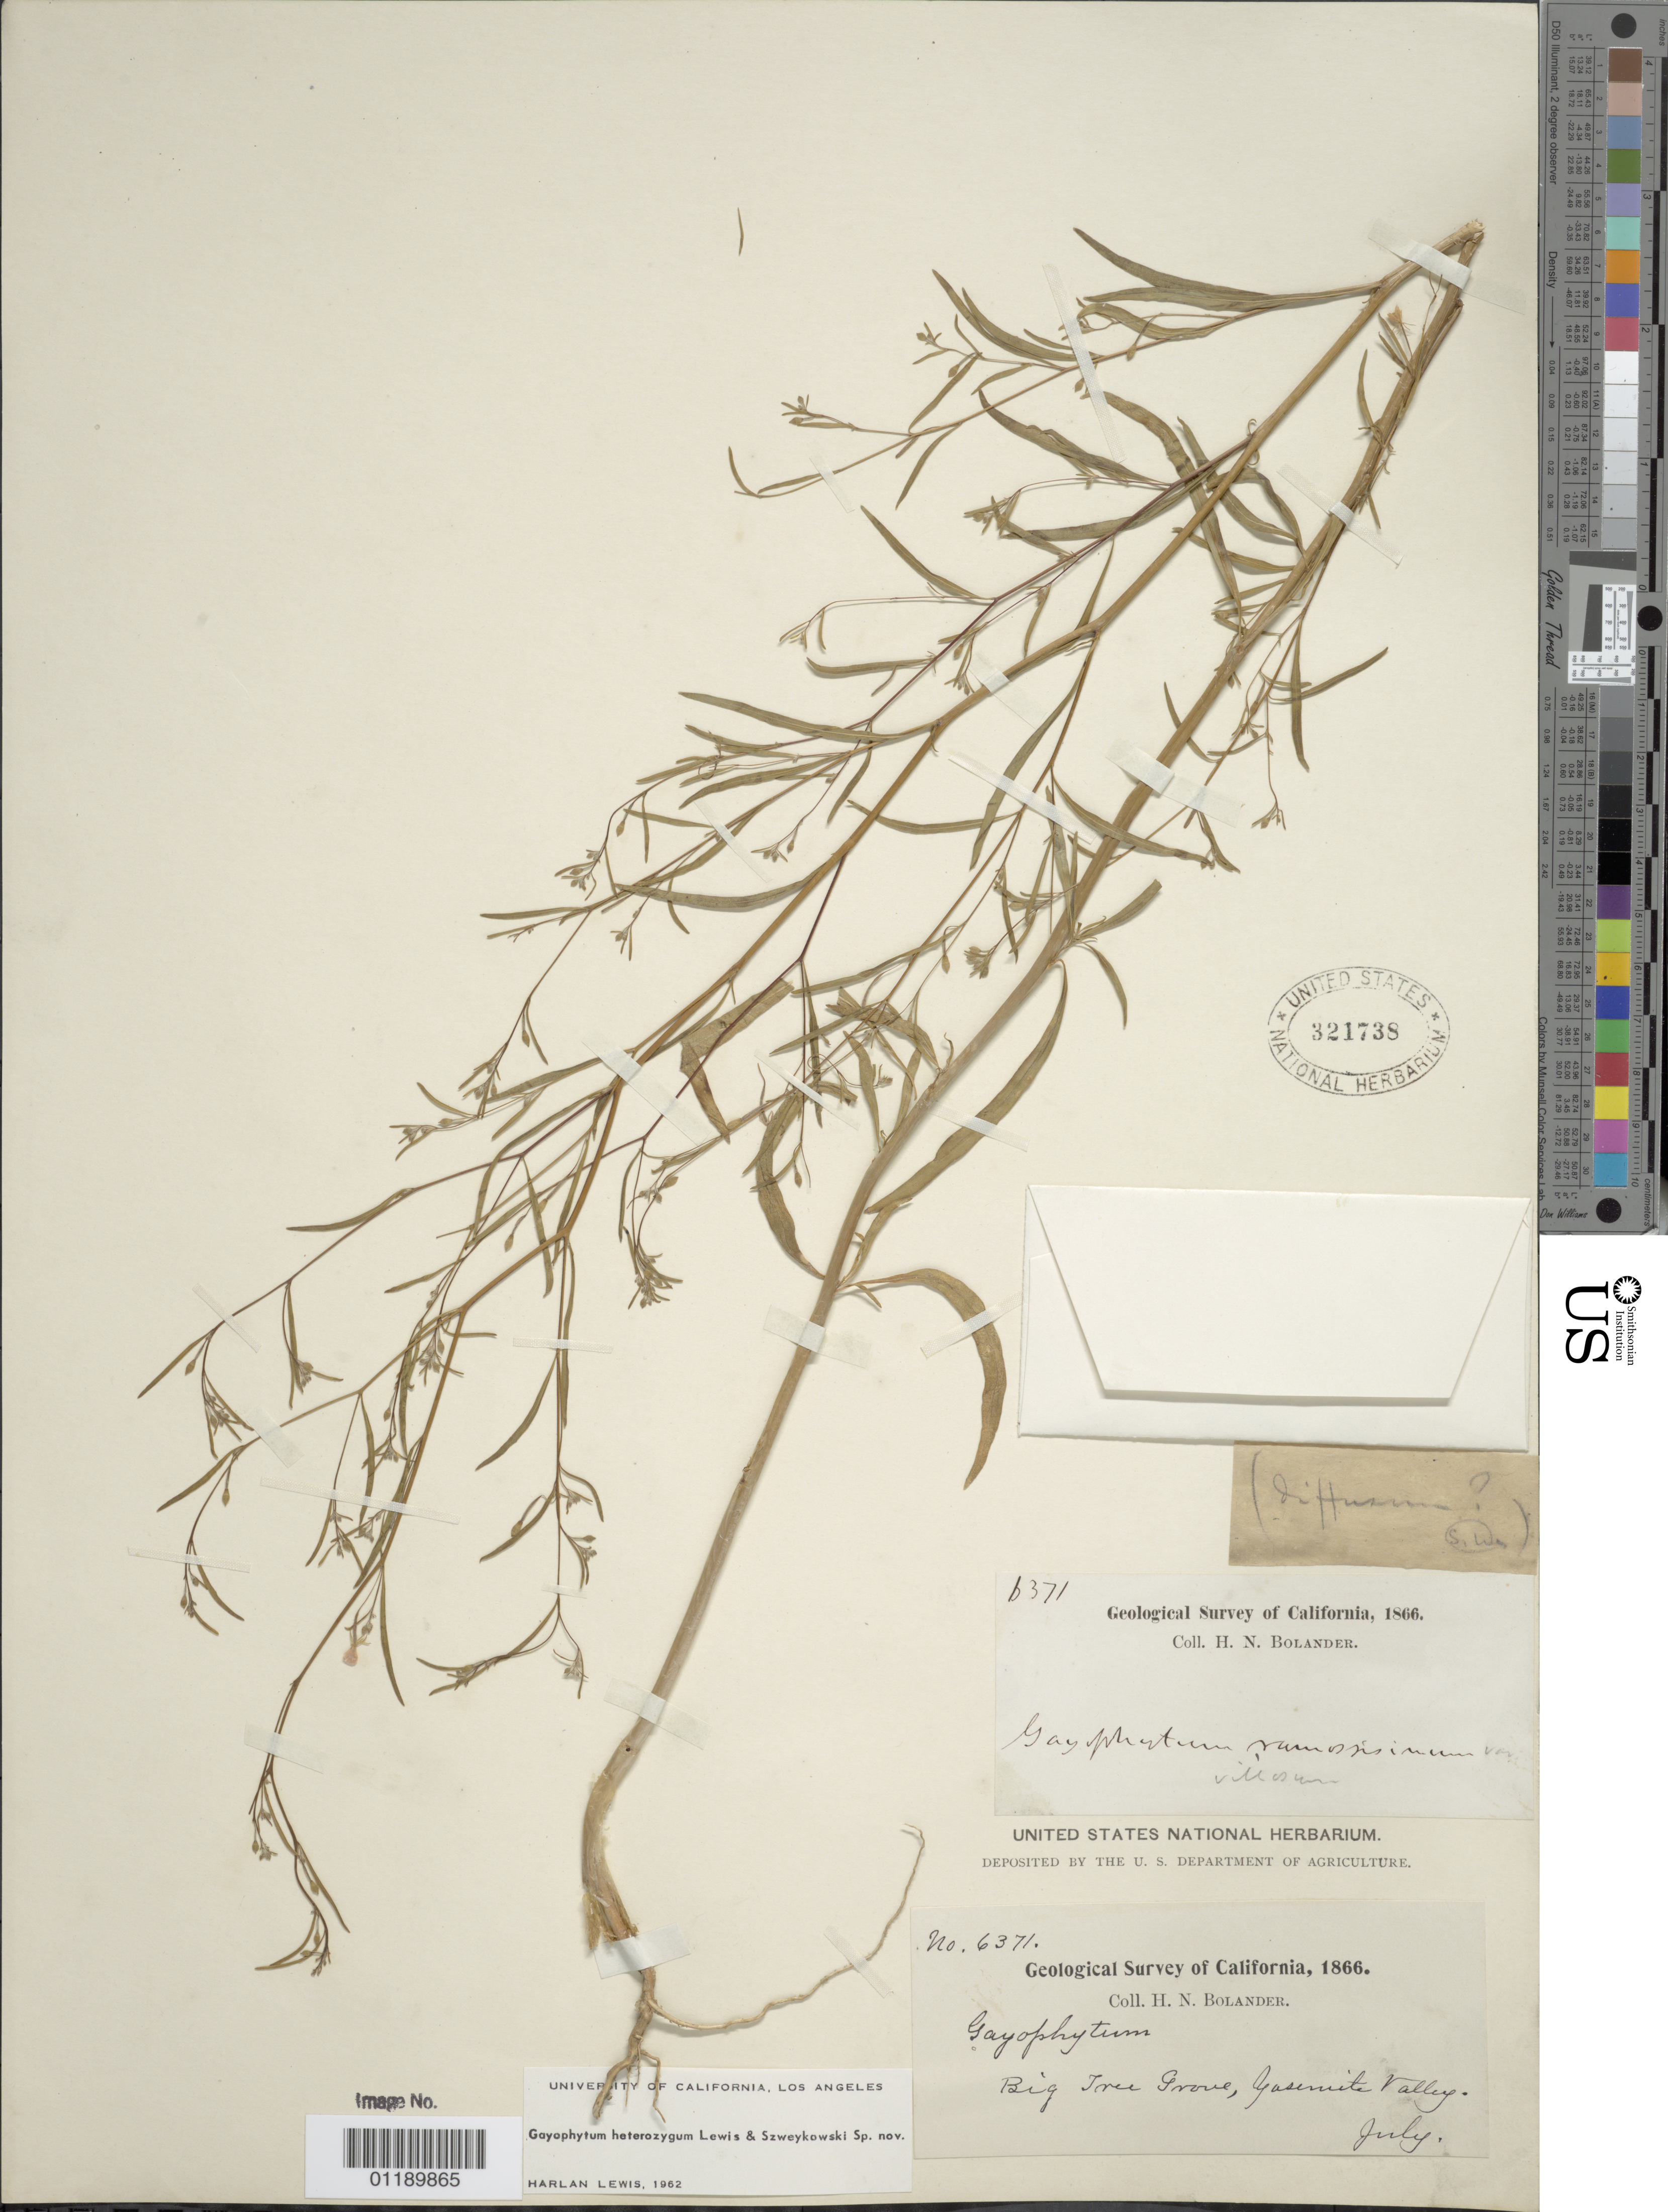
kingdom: Plantae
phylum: Tracheophyta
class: Magnoliopsida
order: Myrtales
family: Onagraceae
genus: Gayophytum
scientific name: Gayophytum heterozygum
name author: F. H. Lewis & Szweyk.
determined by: Lewis, H.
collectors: H. Bolander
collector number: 6371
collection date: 1866-07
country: United States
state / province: California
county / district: Mariposa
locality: Yosemite Valley, Big Tree Grove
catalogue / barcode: US 321738